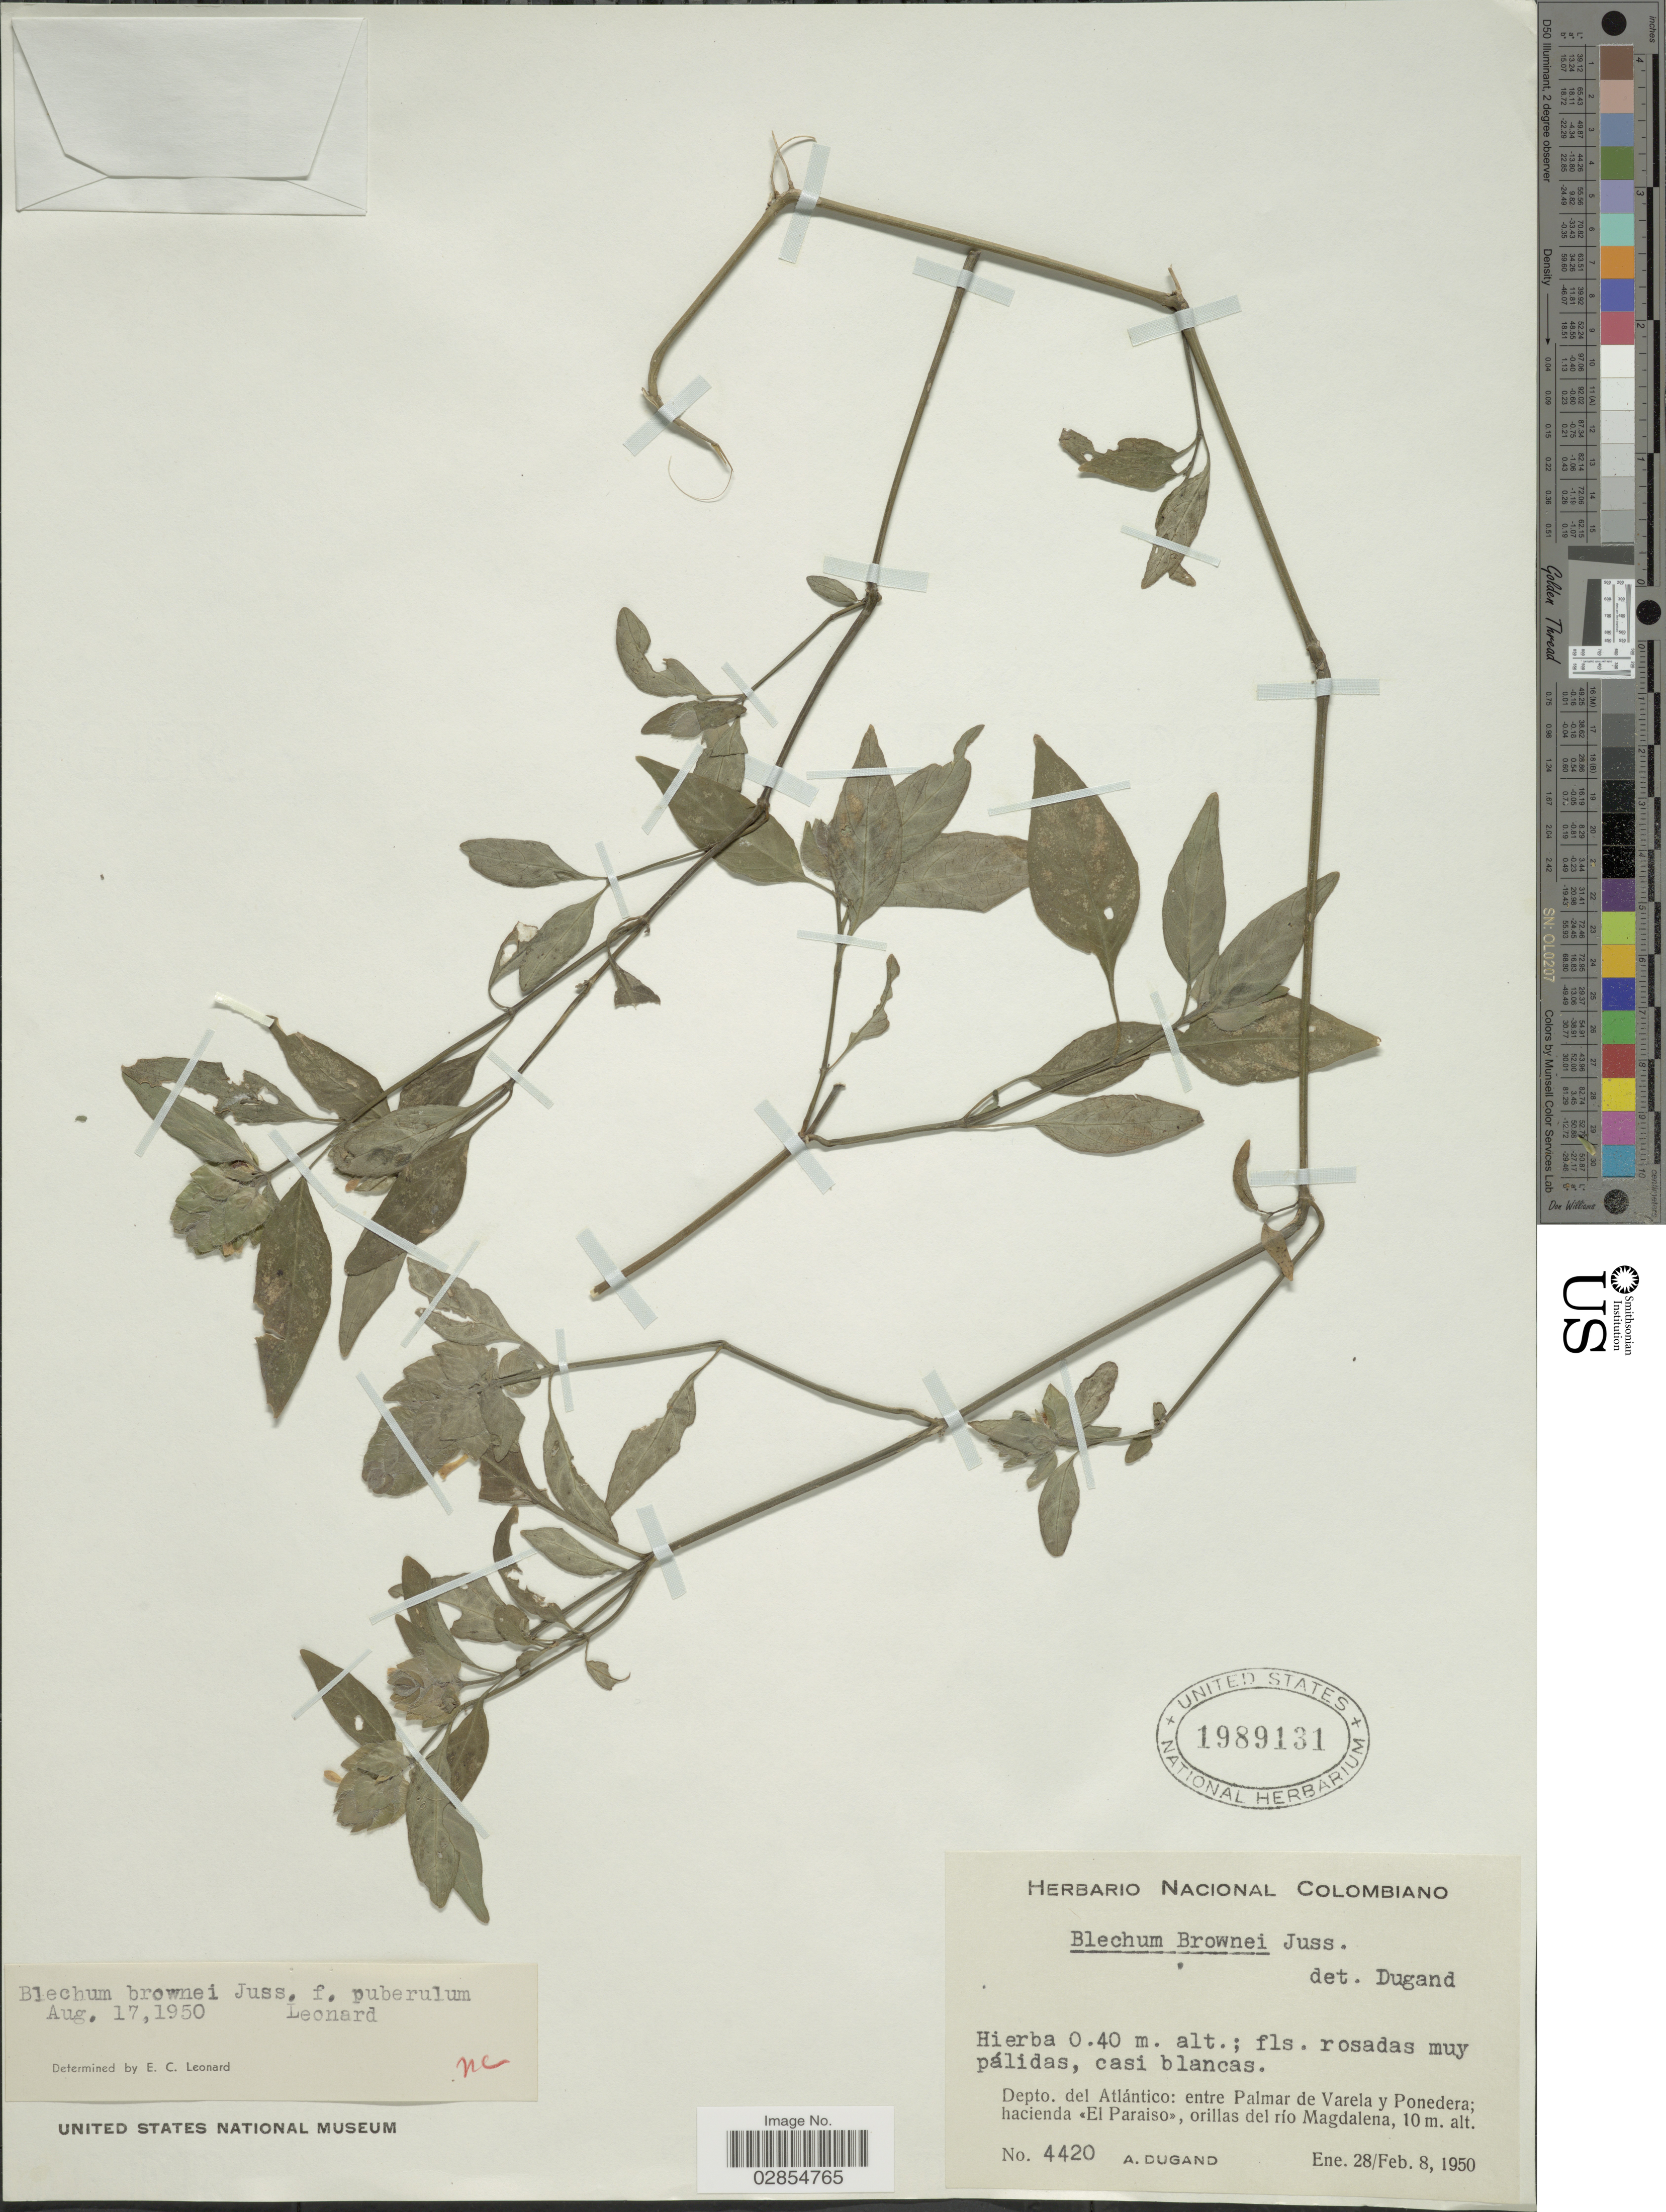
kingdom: Plantae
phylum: Tracheophyta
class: Magnoliopsida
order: Lamiales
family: Acanthaceae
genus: Blechum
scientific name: Blechum pyramidatum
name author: (Lam.) Urb.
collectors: A. Dugand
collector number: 4420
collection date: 1950-01-28/1950-02-08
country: Colombia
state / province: Atlántico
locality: Depto. del Atlántico: entre Palmar de Varela y Ponedera; hacienda <<El Paraiso>>, orillas del río Magdalena.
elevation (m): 10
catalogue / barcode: US 1989131